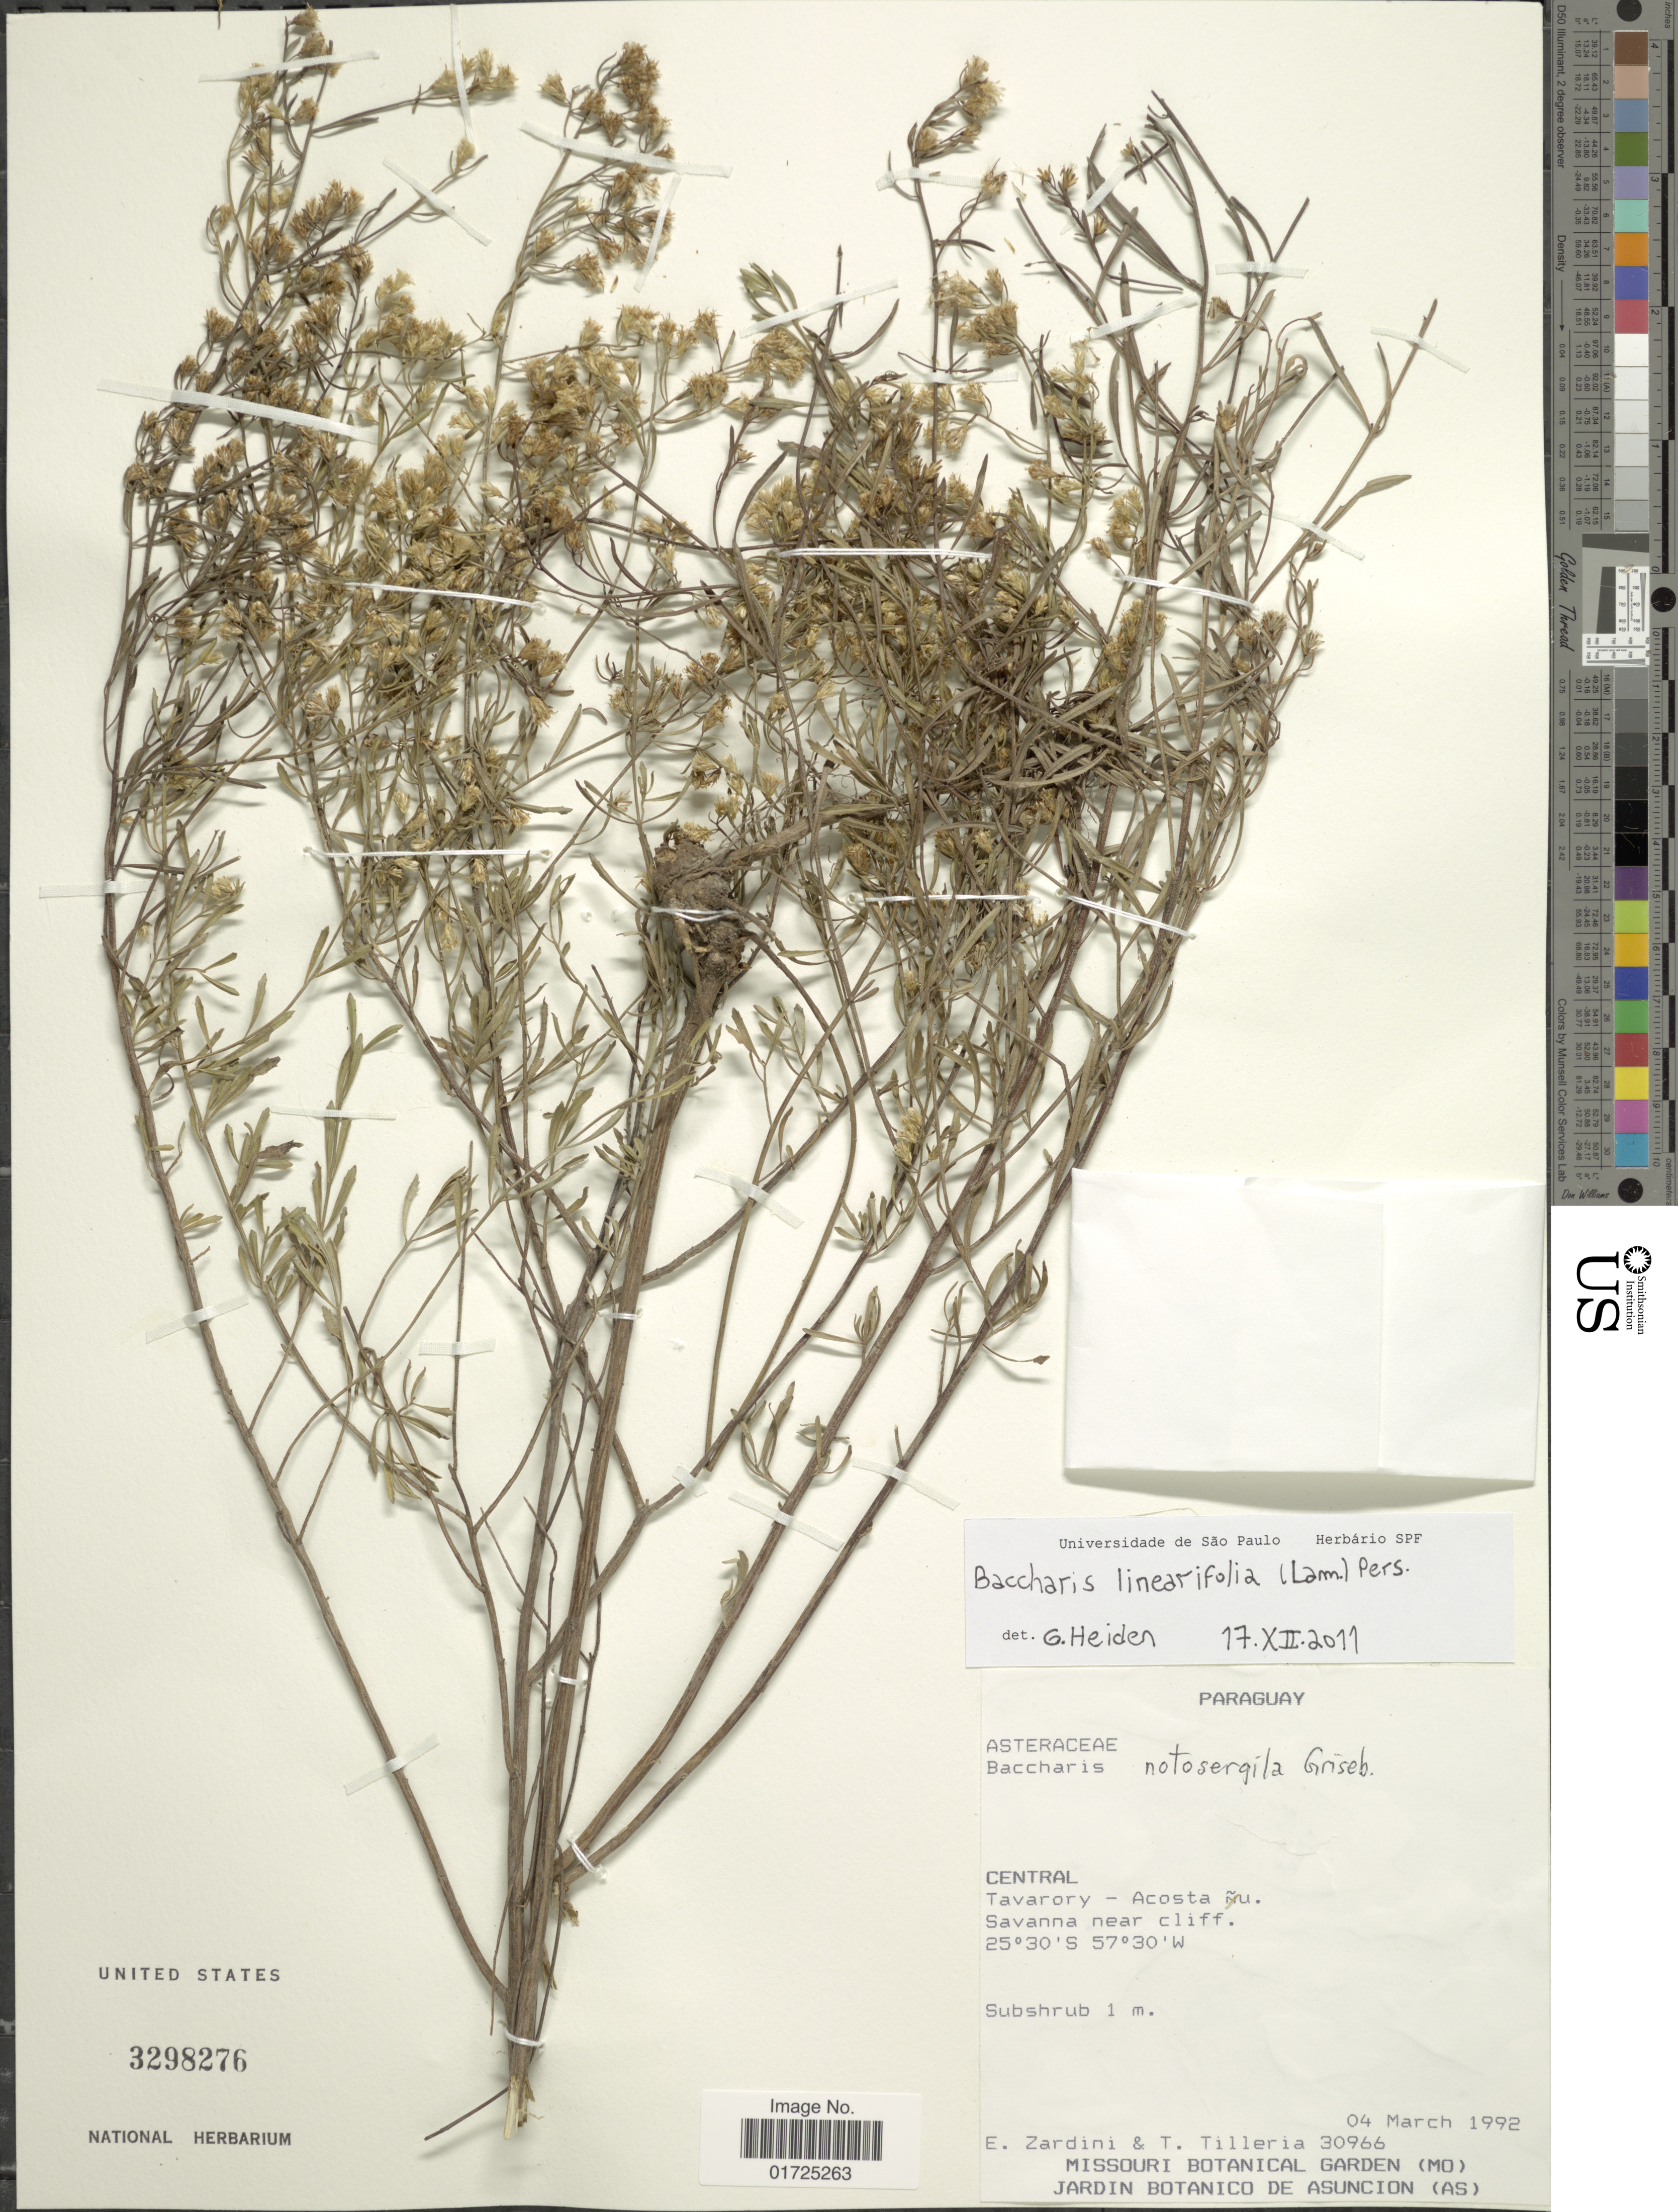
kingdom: Plantae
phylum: Tracheophyta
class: Magnoliopsida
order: Asterales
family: Asteraceae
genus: Baccharis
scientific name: Baccharis linearifolia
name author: (Lam.) Pers.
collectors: E. M. Zardini & T. Tilleria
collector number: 30966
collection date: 1992-03-04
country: Paraguay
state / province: Central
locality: Central. Tavarory - Acosta Nu. Savanna near cliff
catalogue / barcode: US 3298276